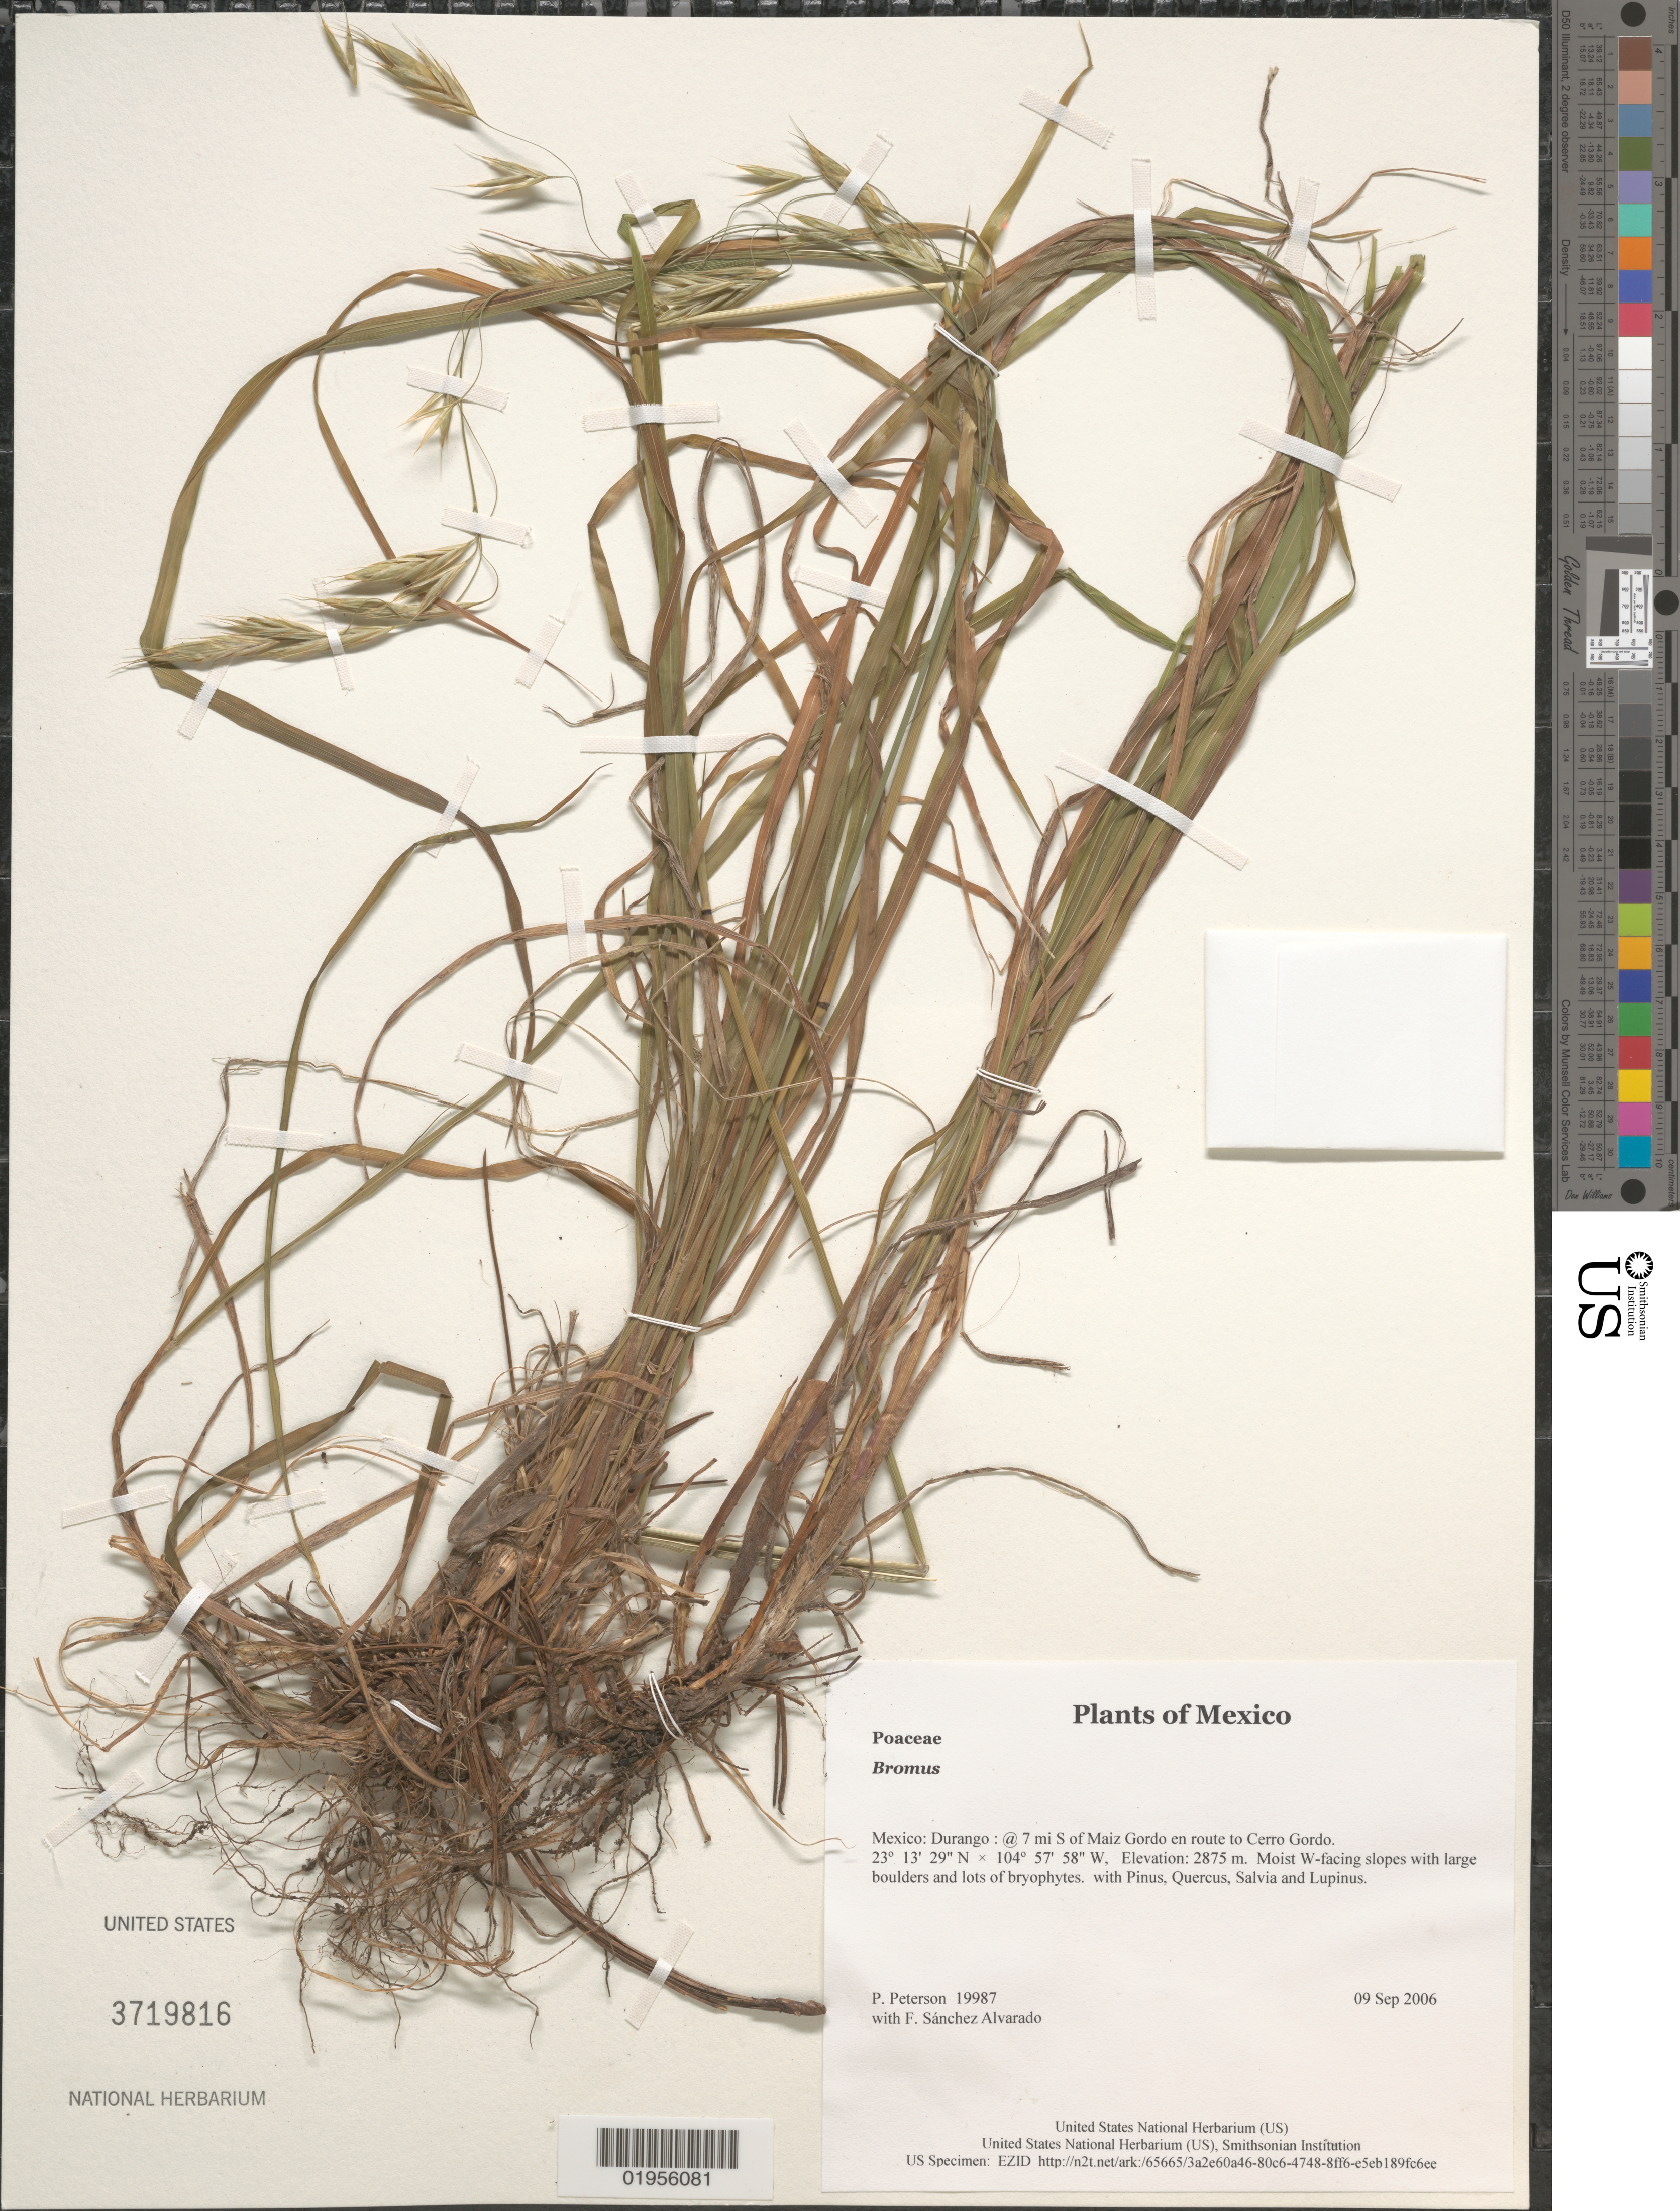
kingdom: Plantae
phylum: Tracheophyta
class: Liliopsida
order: Poales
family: Poaceae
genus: Bromus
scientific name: Bromus sp.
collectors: P. M. Peterson & F. Sánchez Alvarado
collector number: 19987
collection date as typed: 09 Sep 2006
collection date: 2006-09-09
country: Mexico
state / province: Durango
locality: @ 7 mi S of Maiz Gordo en route to Cerro Gordo.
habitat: Moist W-facing slopes with large boulders and lots of bryophytes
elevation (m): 2875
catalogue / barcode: US 3719816